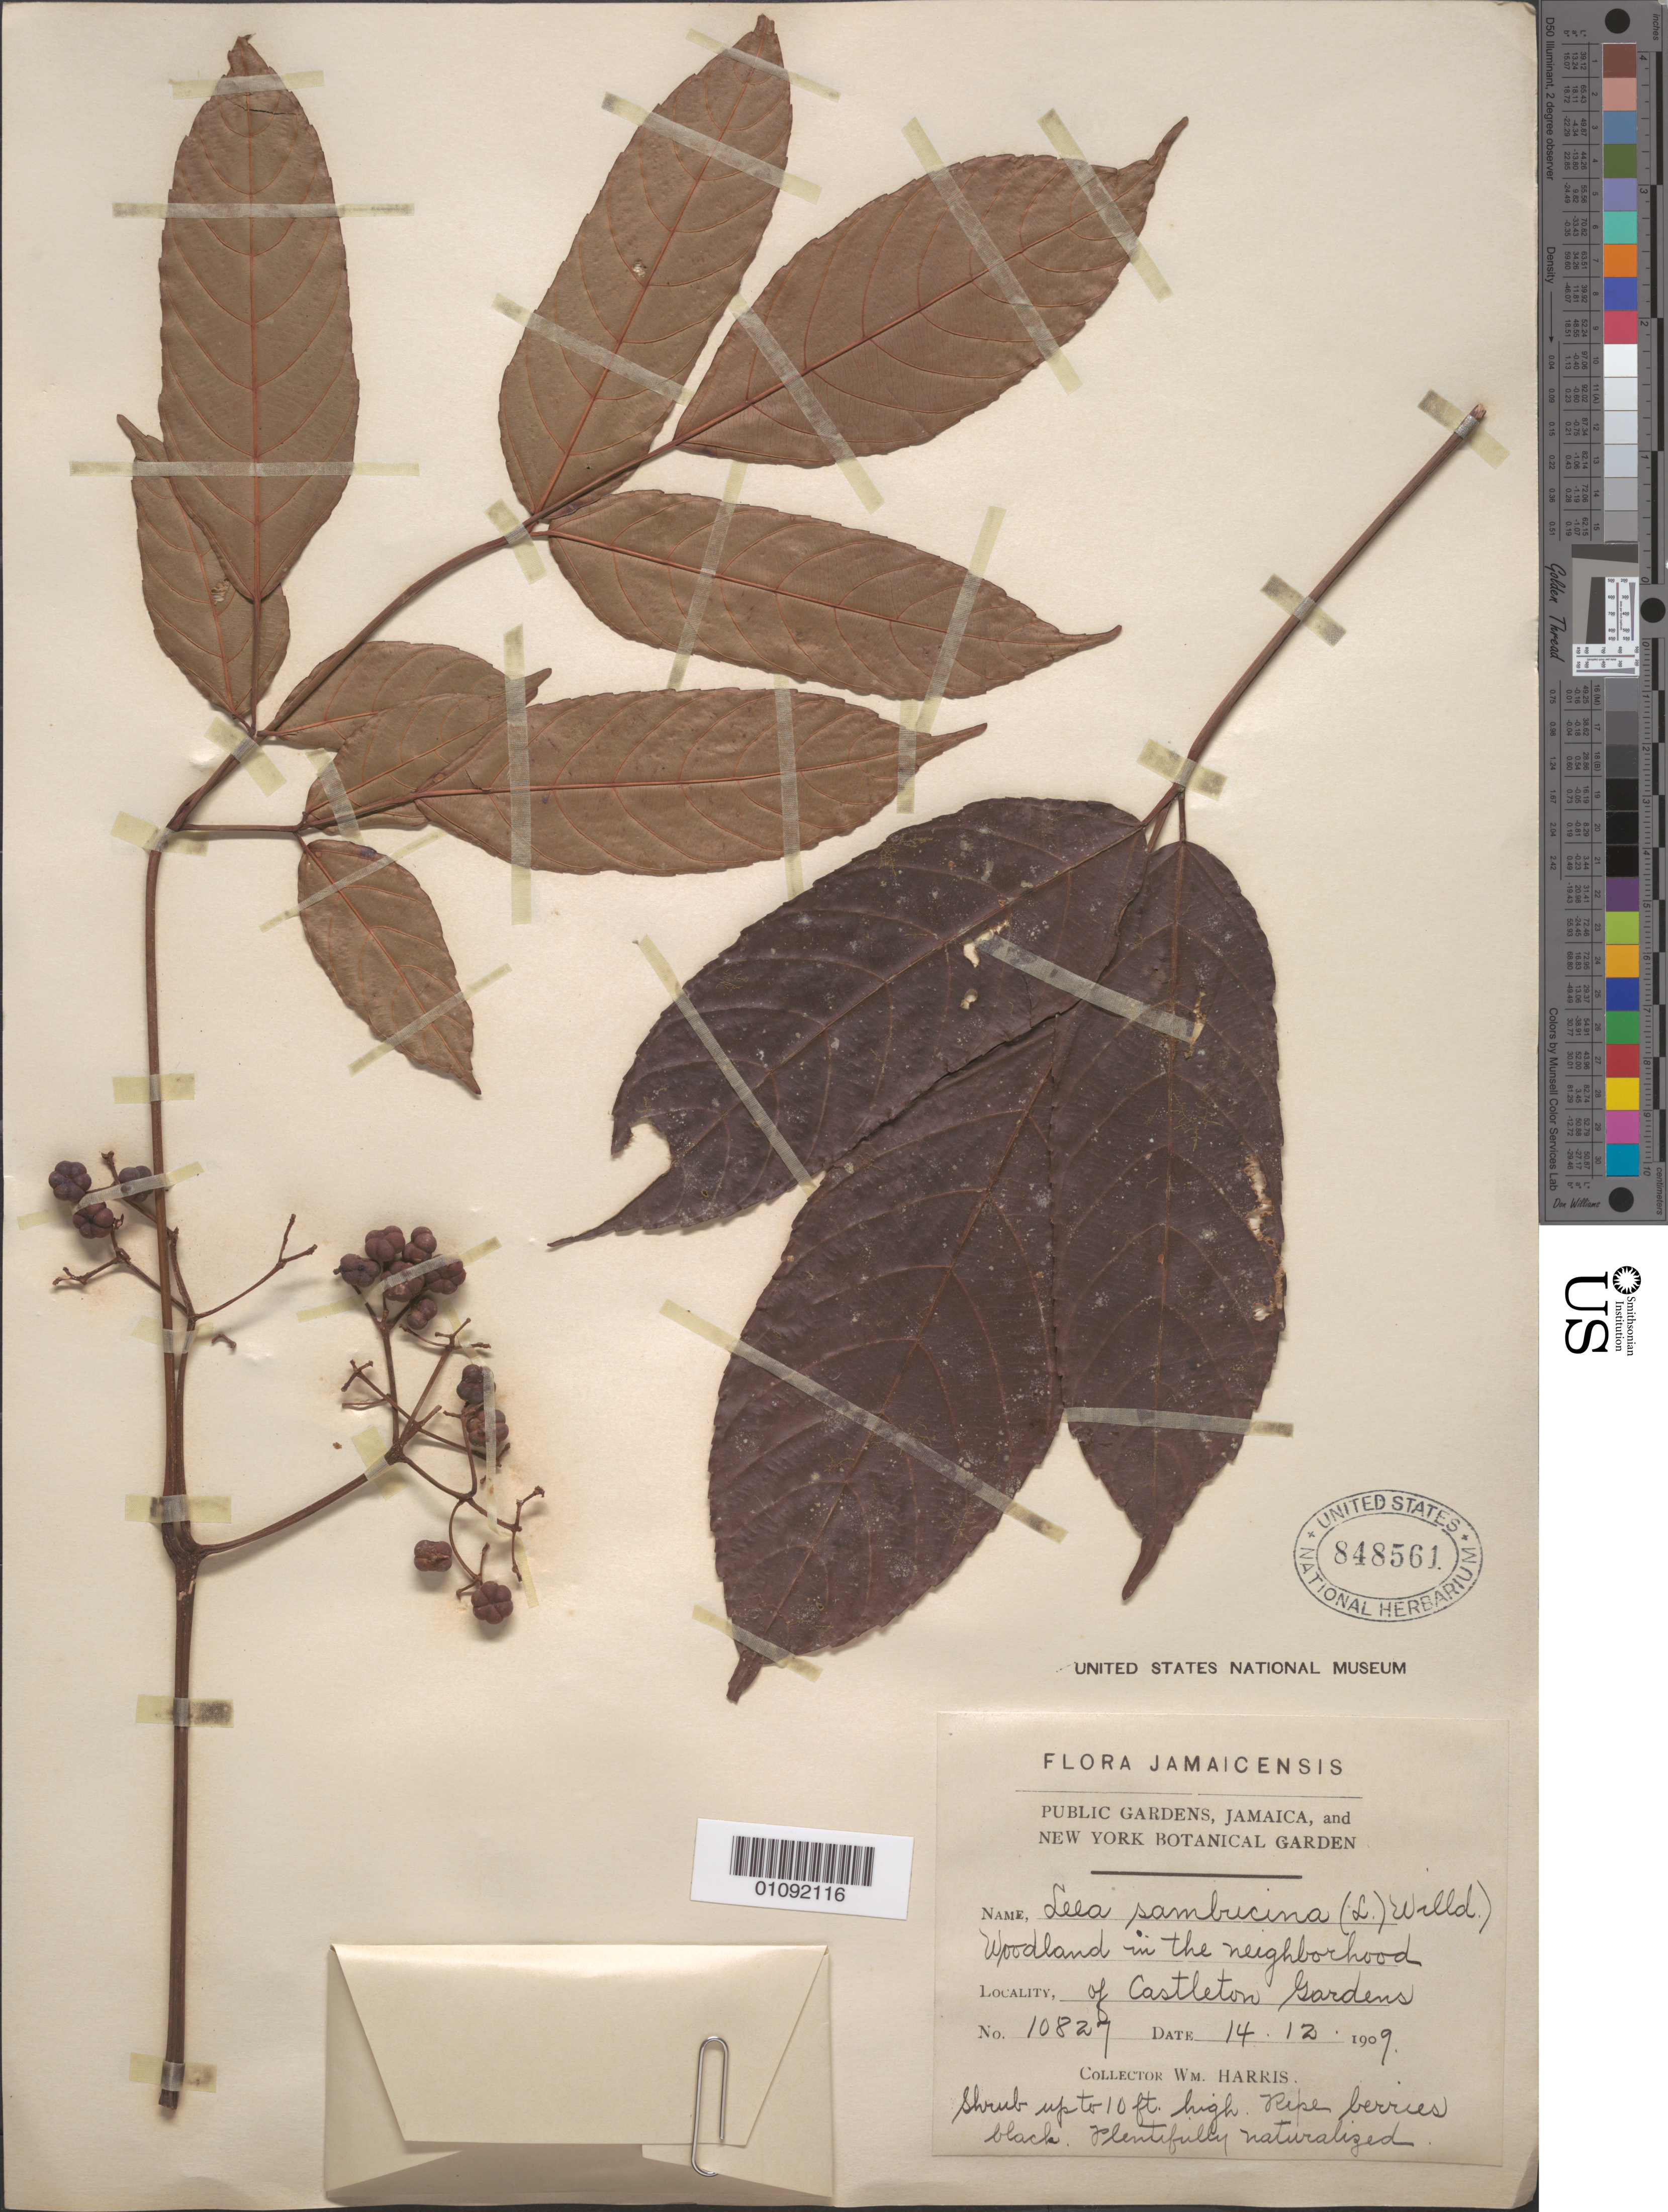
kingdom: Plantae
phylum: Tracheophyta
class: Magnoliopsida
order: Vitales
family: Vitaceae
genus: Leea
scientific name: Leea sambucina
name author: (L.) Willd.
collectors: W. Harris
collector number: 10827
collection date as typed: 14 Dec 1909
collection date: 1909-12-14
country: Jamaica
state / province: Saint Mary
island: Jamaica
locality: Woodland in the neighborhood of Castleton Gardens.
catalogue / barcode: US 848561